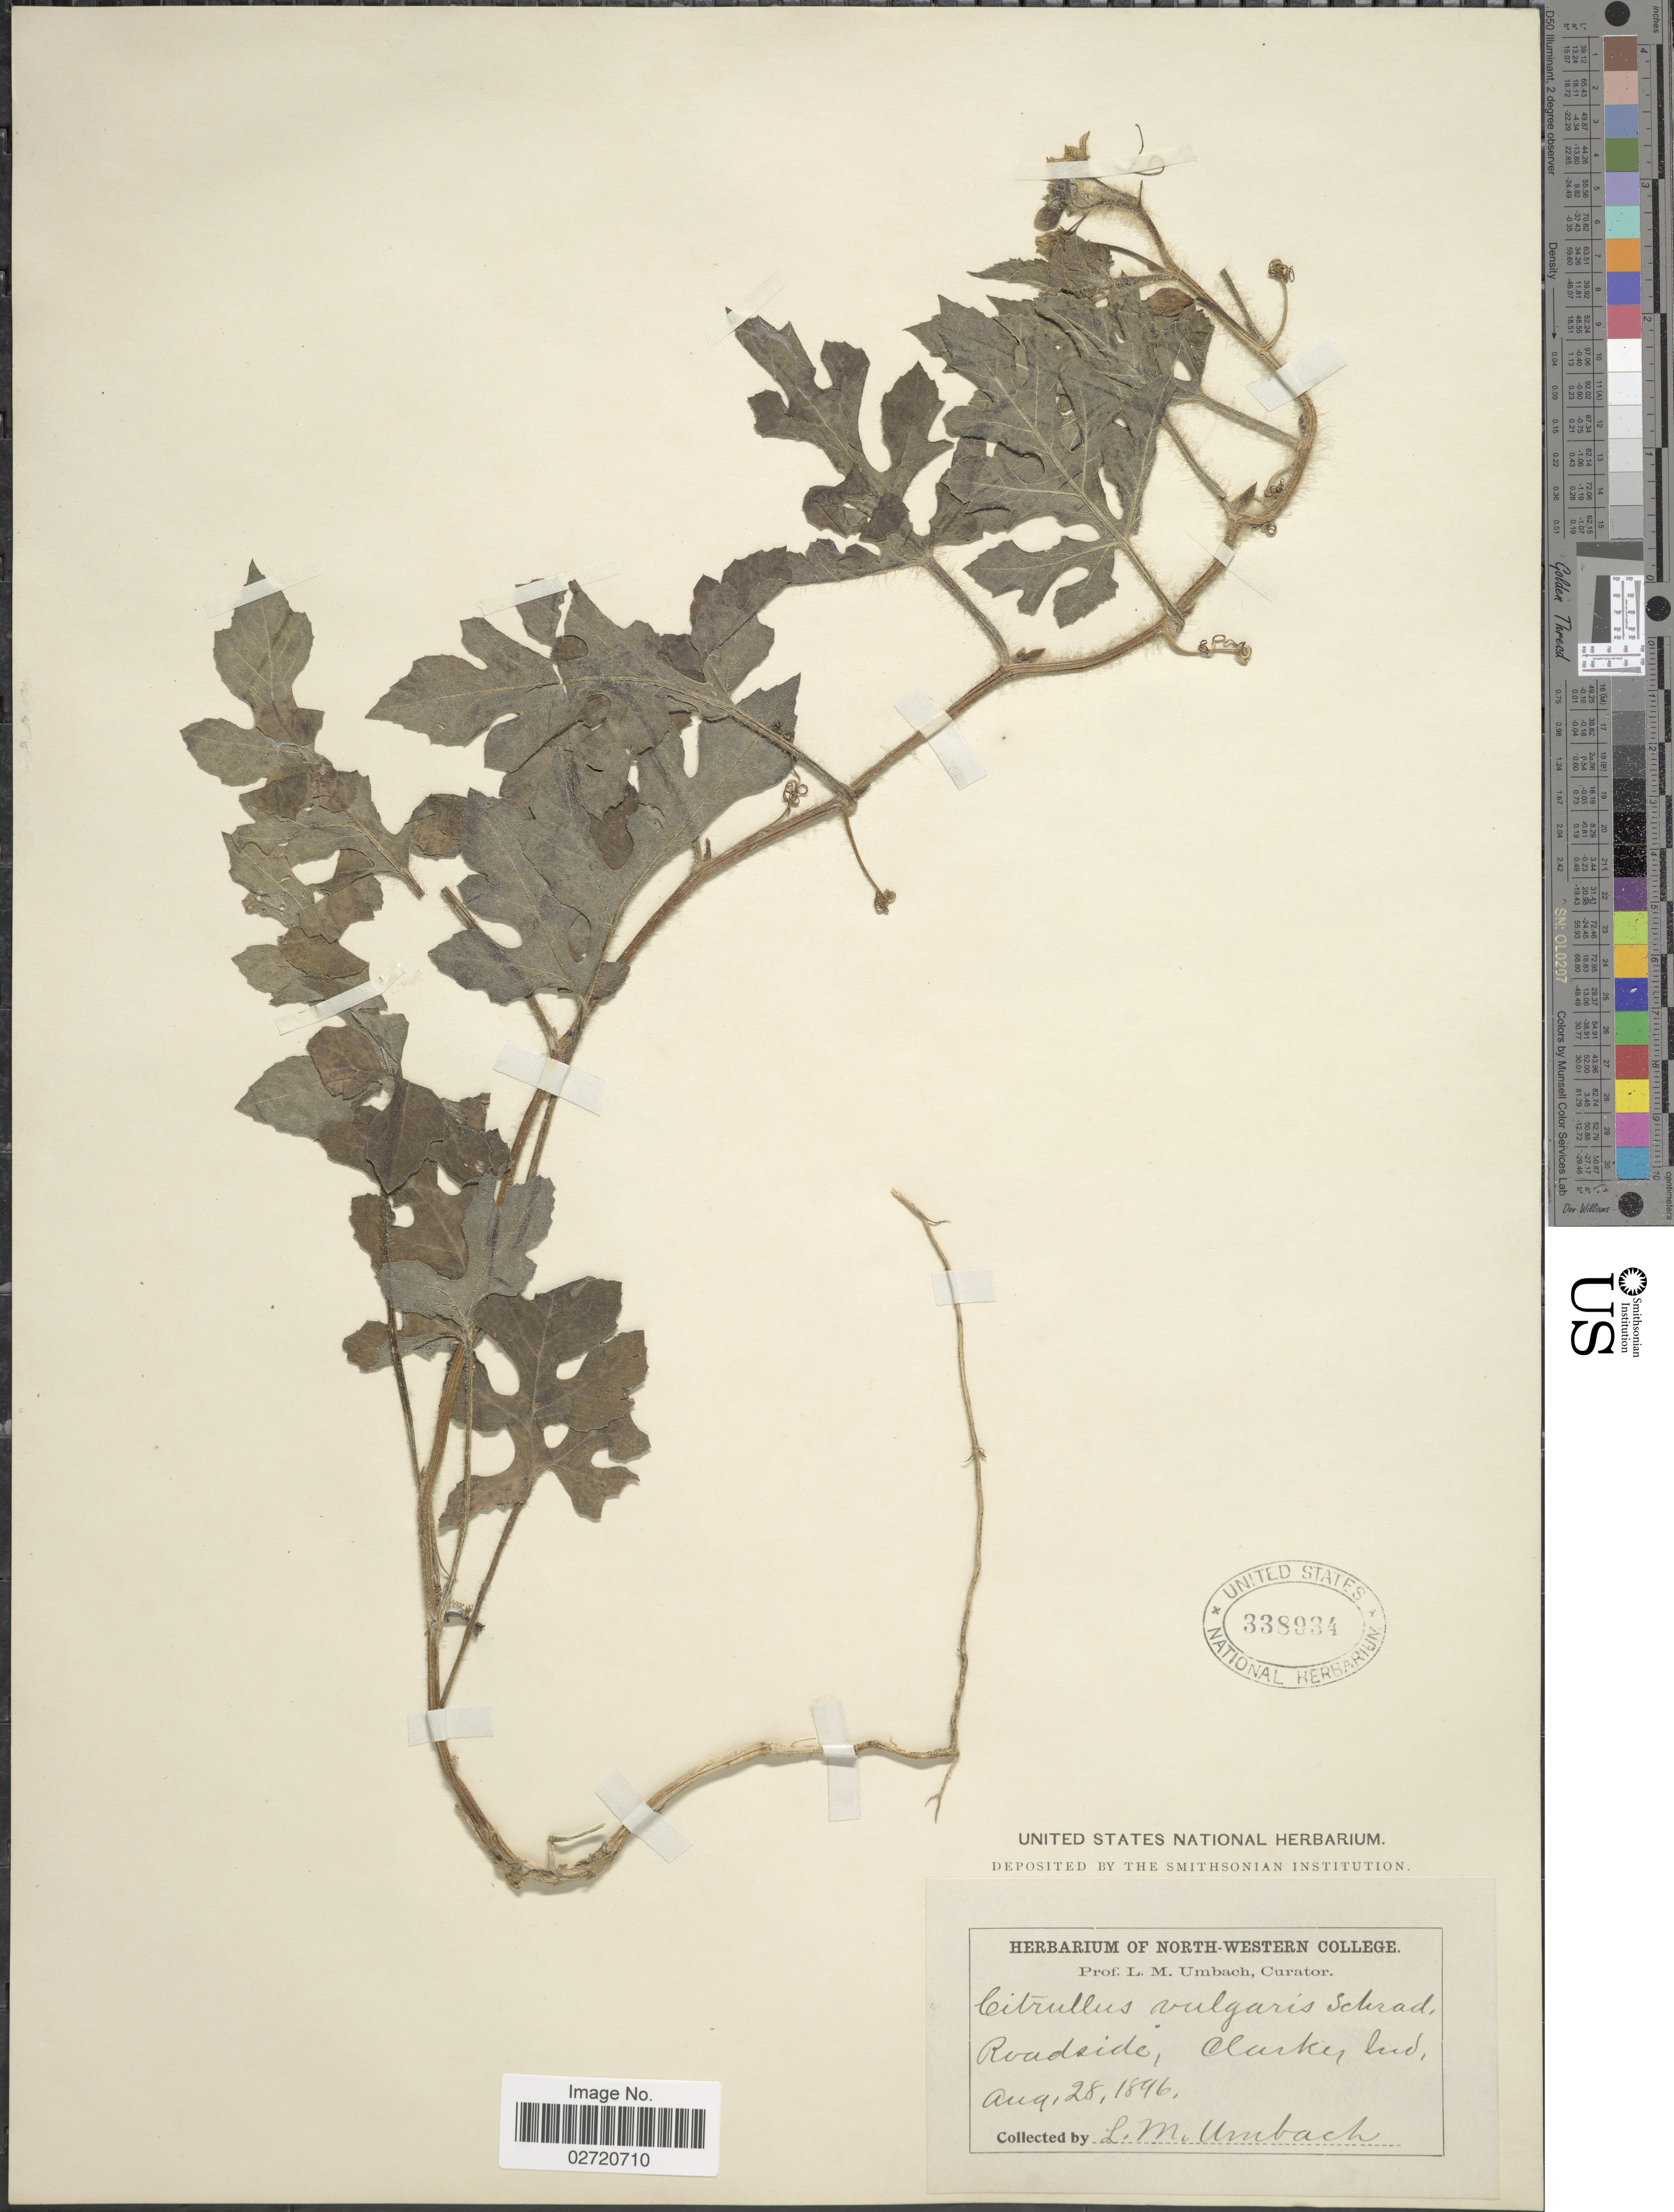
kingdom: Plantae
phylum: Tracheophyta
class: Magnoliopsida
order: Cucurbitales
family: Cucurbitaceae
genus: Citrullus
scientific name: Citrullus lanatus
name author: (Thunb.) Matsum. & Nakai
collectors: L. M. Umbach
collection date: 1896-08-28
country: United States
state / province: Indiana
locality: Roadside, Clarke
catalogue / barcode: US 338934